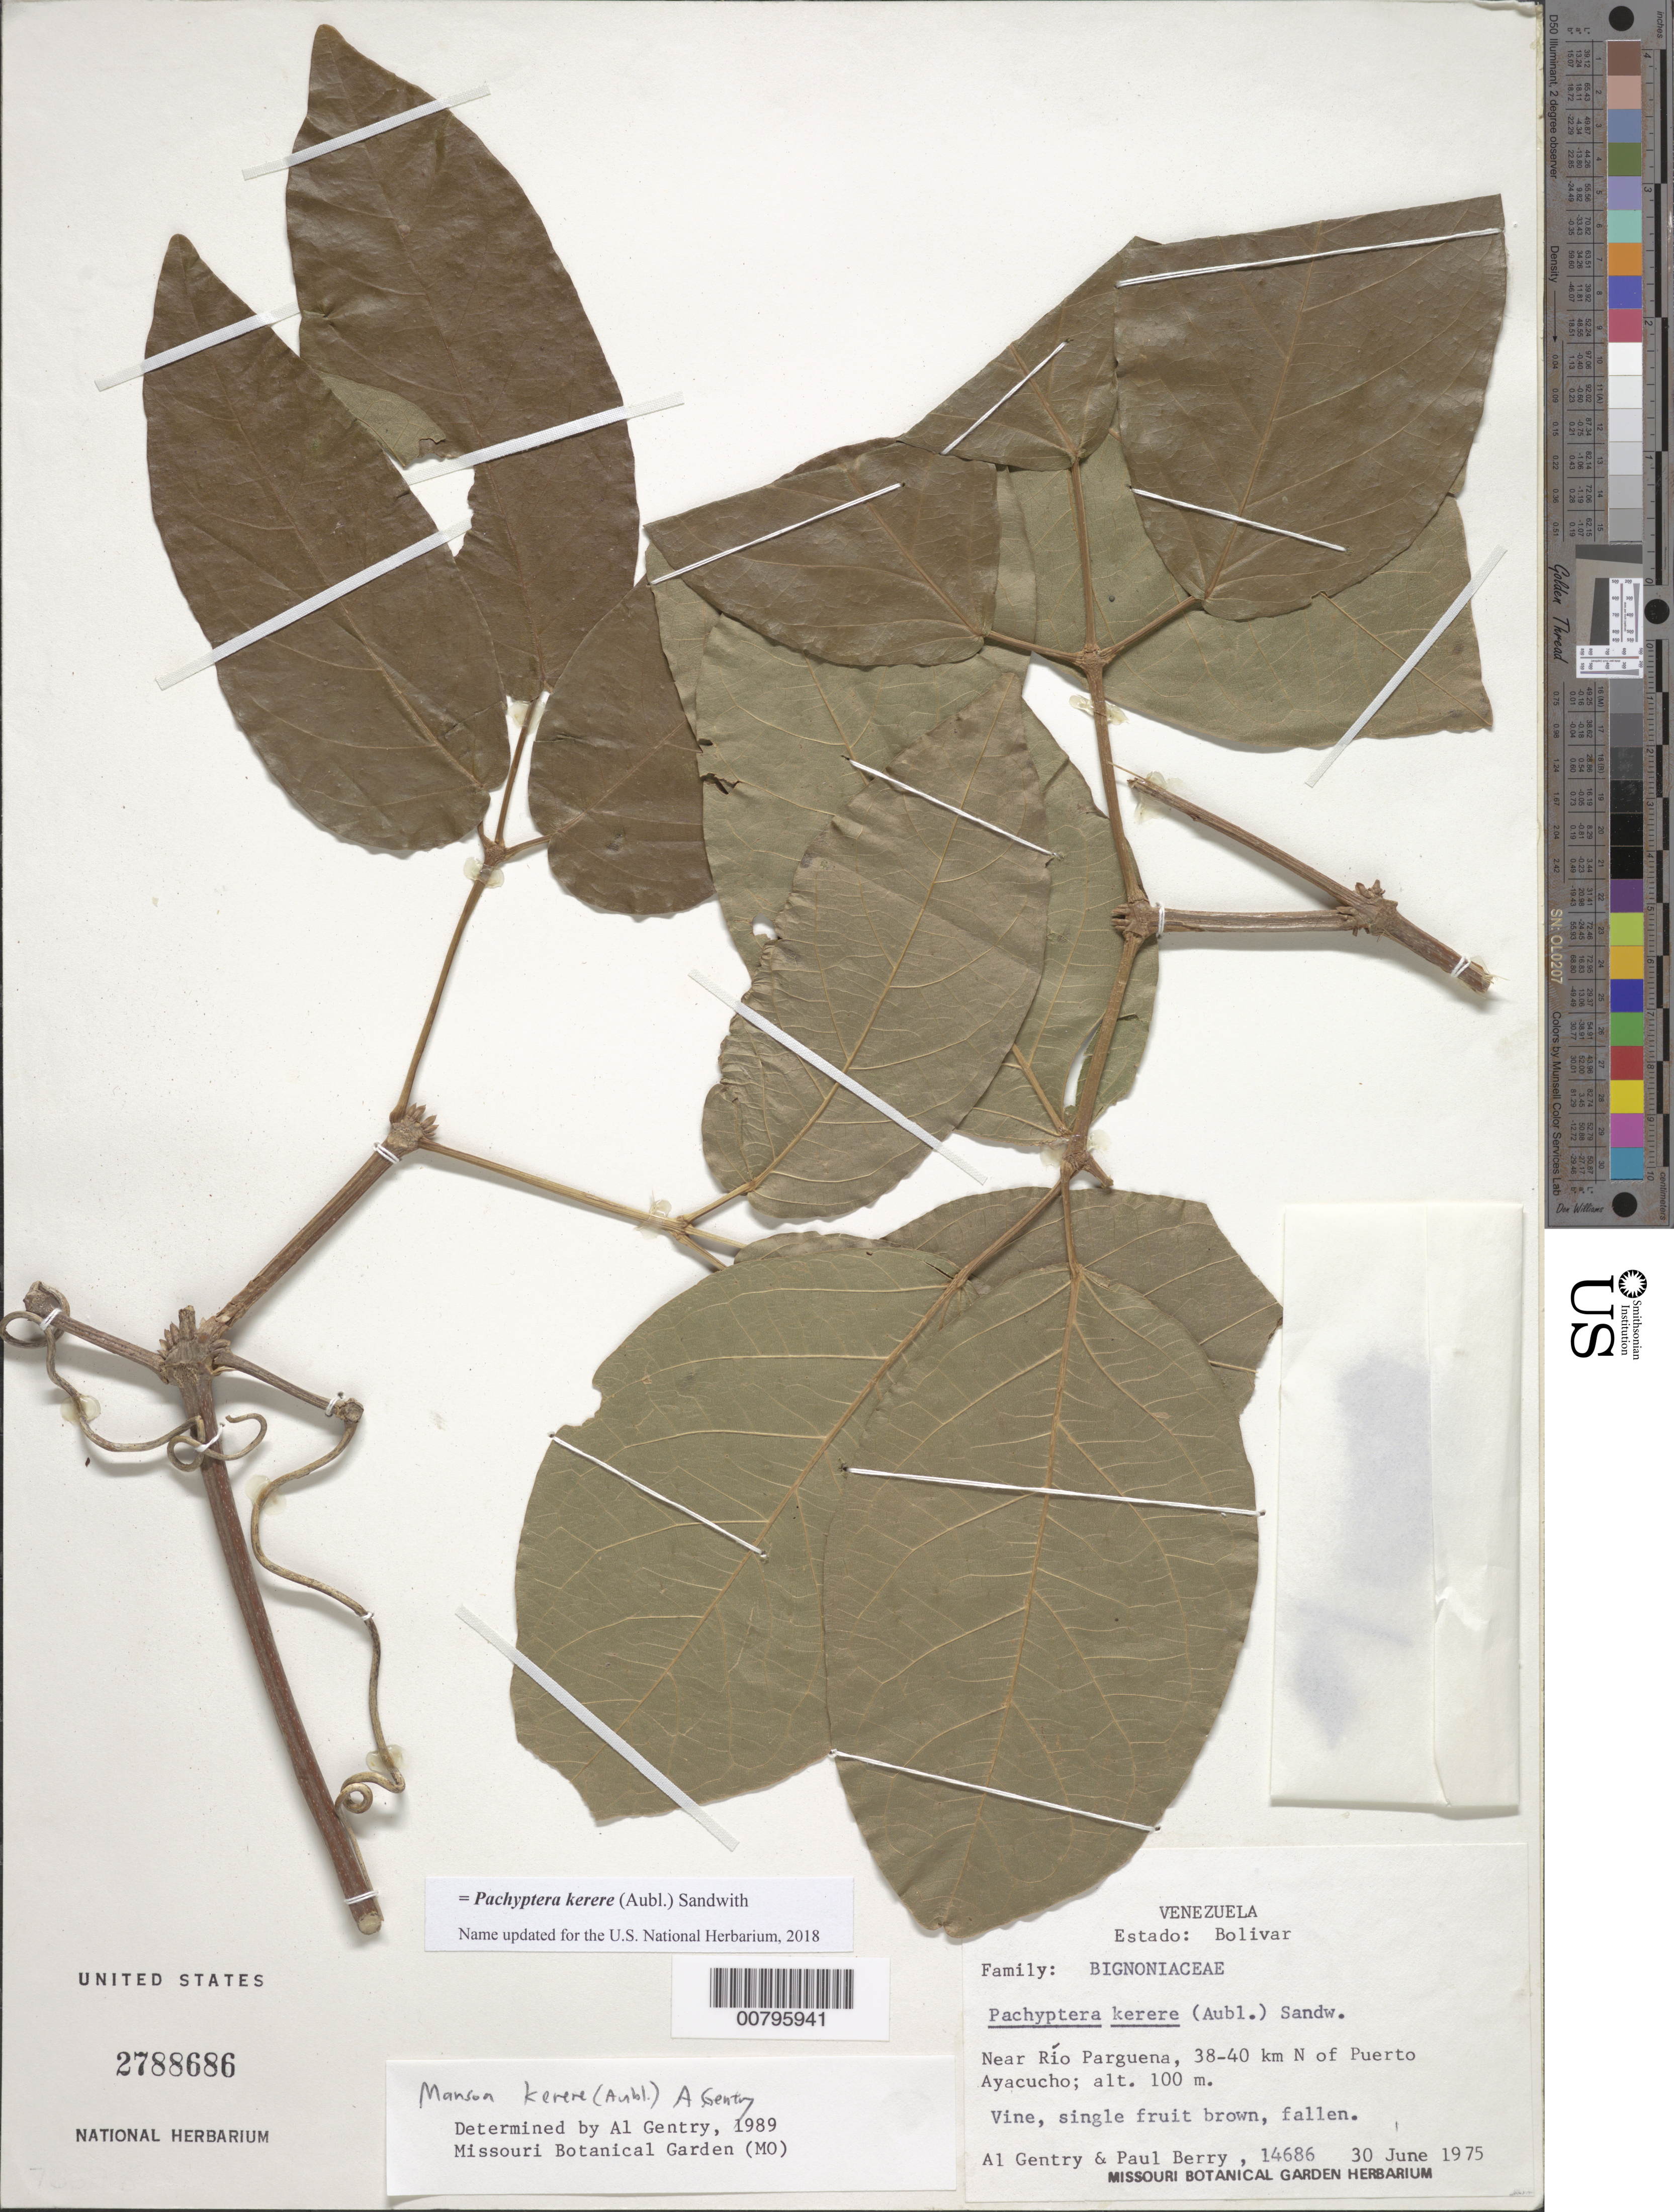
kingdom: Plantae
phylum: Tracheophyta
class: Magnoliopsida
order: Lamiales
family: Bignoniaceae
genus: Pachyptera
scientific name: Pachyptera kerere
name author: (Aubl.) Sandwith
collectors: A. H. Gentry & P. Berry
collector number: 14686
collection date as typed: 30-Jun-75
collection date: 1975-06-30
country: Venezuela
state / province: Amazonas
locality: Río Parguena, 38-40 km N of Puerto Ayacucho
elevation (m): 100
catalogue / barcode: US 2788686